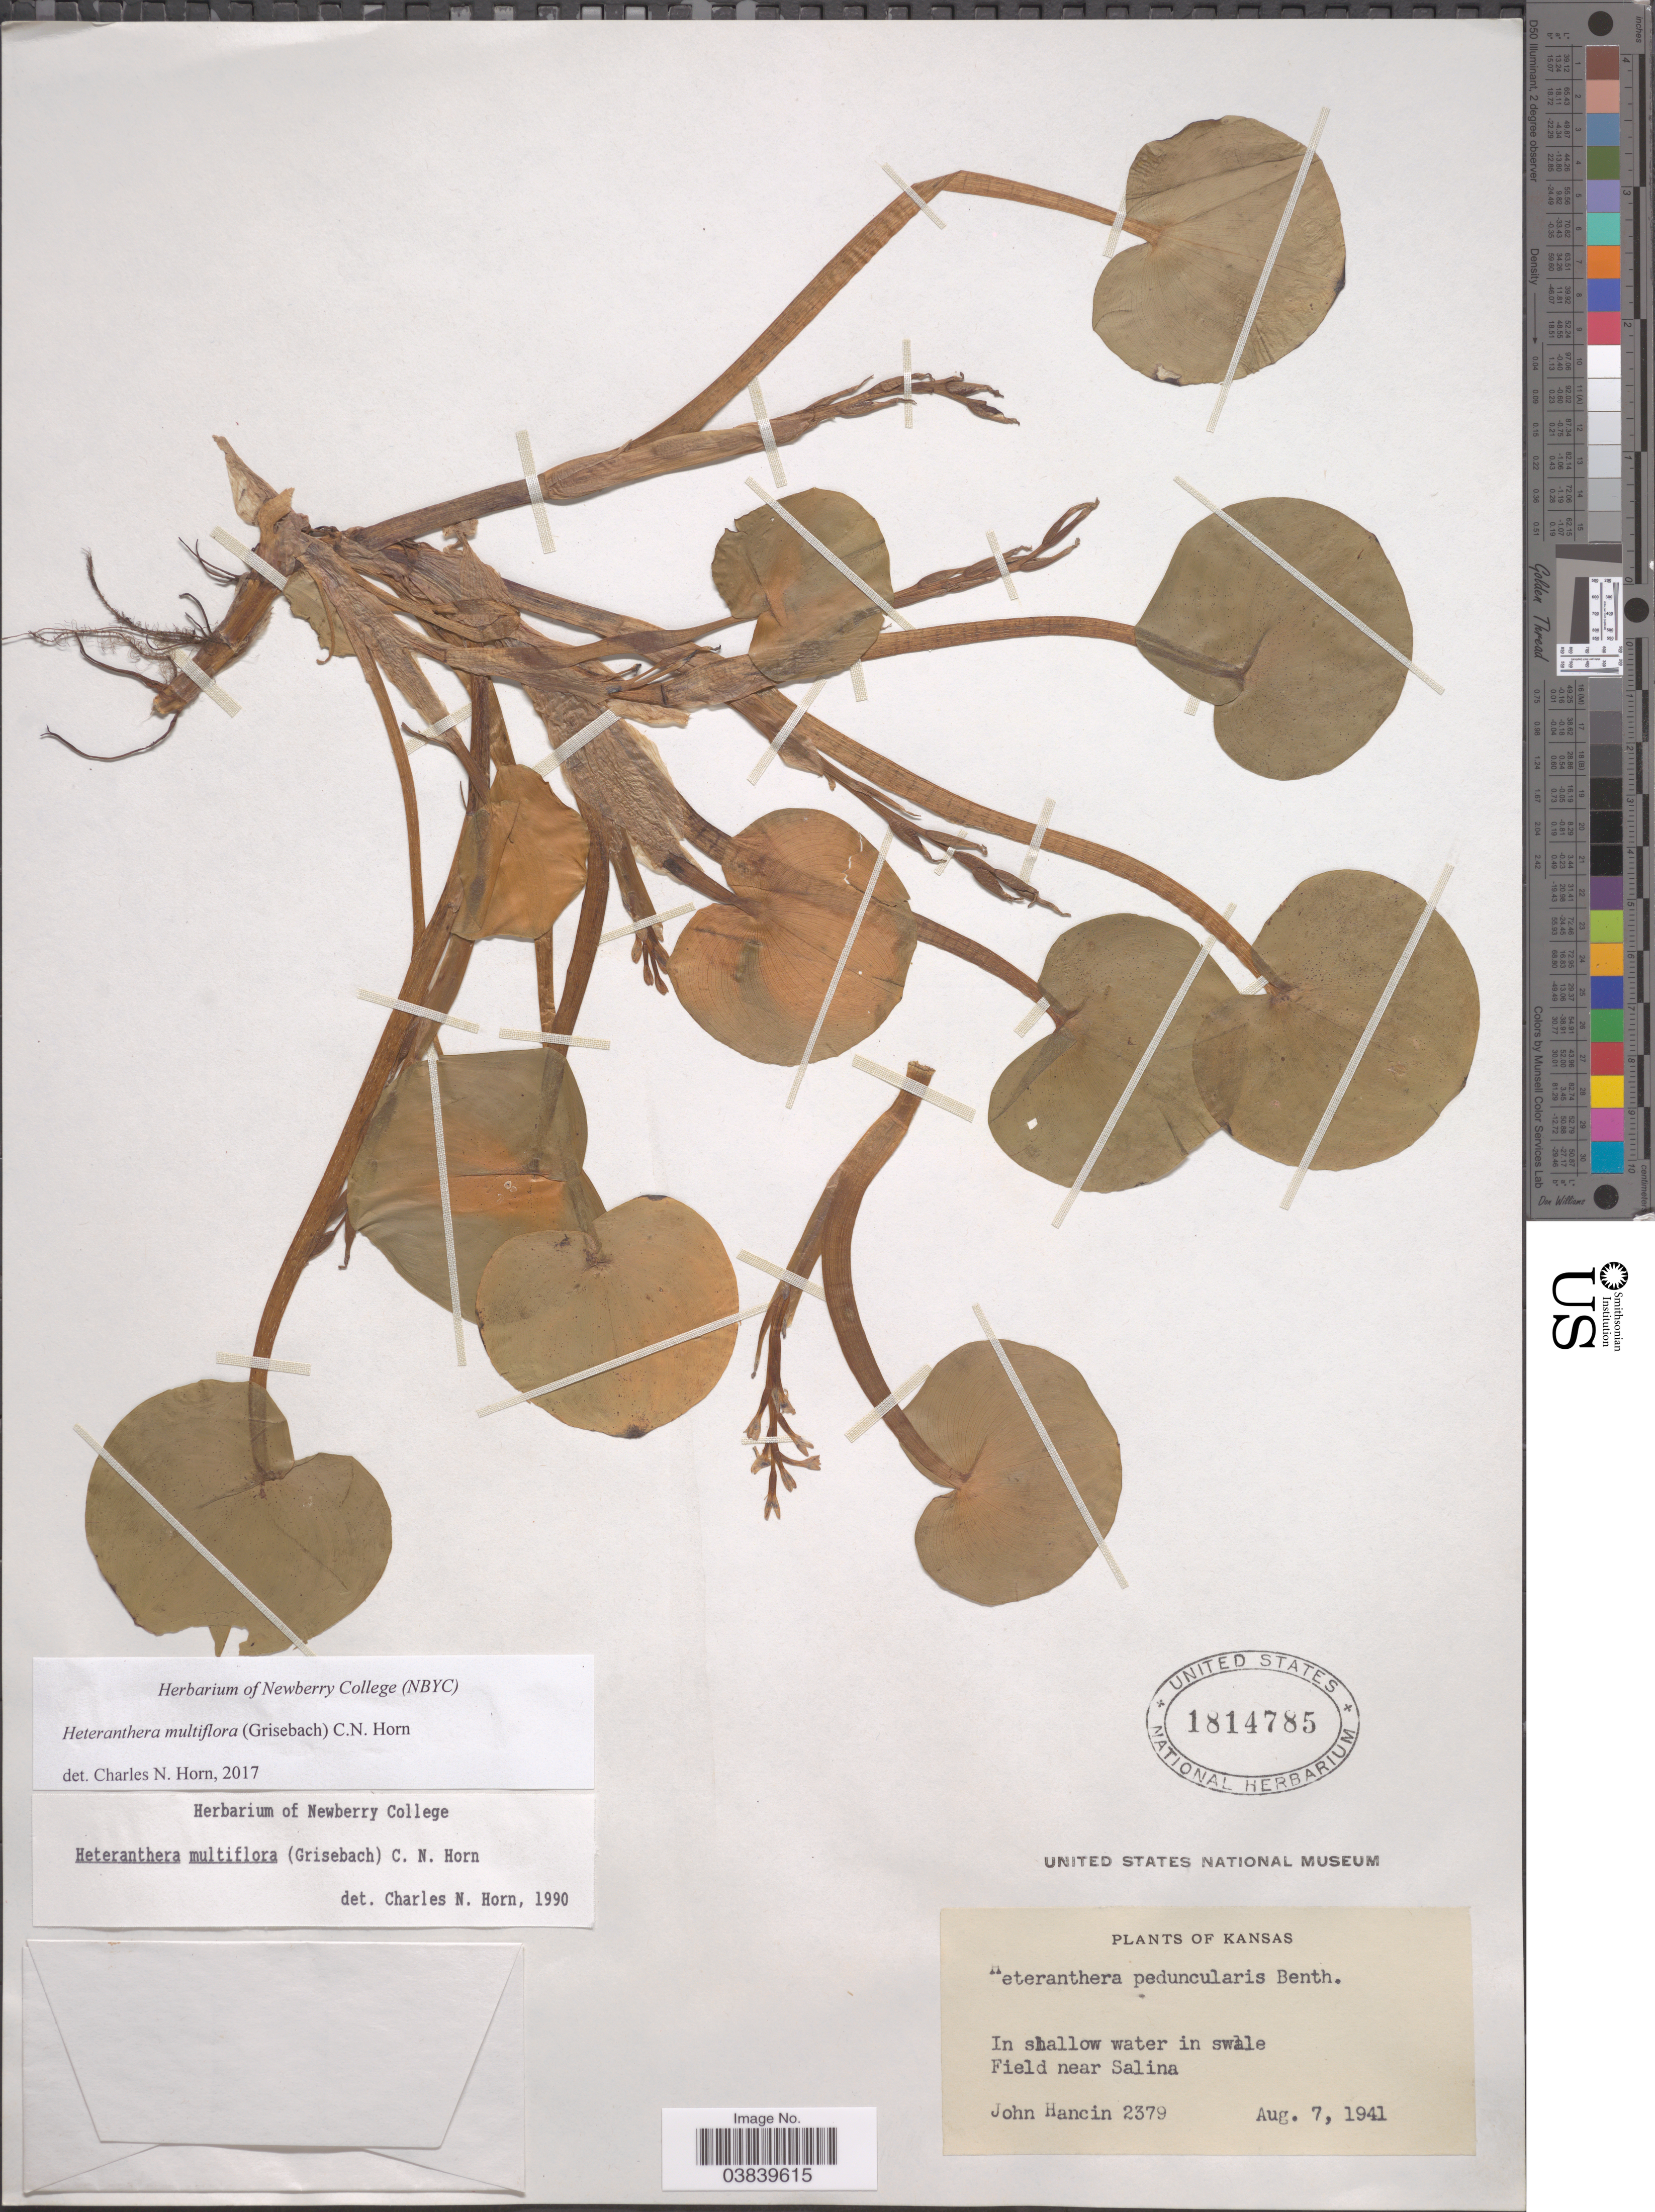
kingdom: Plantae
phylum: Tracheophyta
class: Liliopsida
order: Commelinales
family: Pontederiaceae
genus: Heteranthera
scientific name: Heteranthera multiflora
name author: (Griseb.) C.N. Horn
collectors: J. Hancin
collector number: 2379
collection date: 1941-08-07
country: United States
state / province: Kansas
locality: Field near Salina.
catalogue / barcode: US 1814785